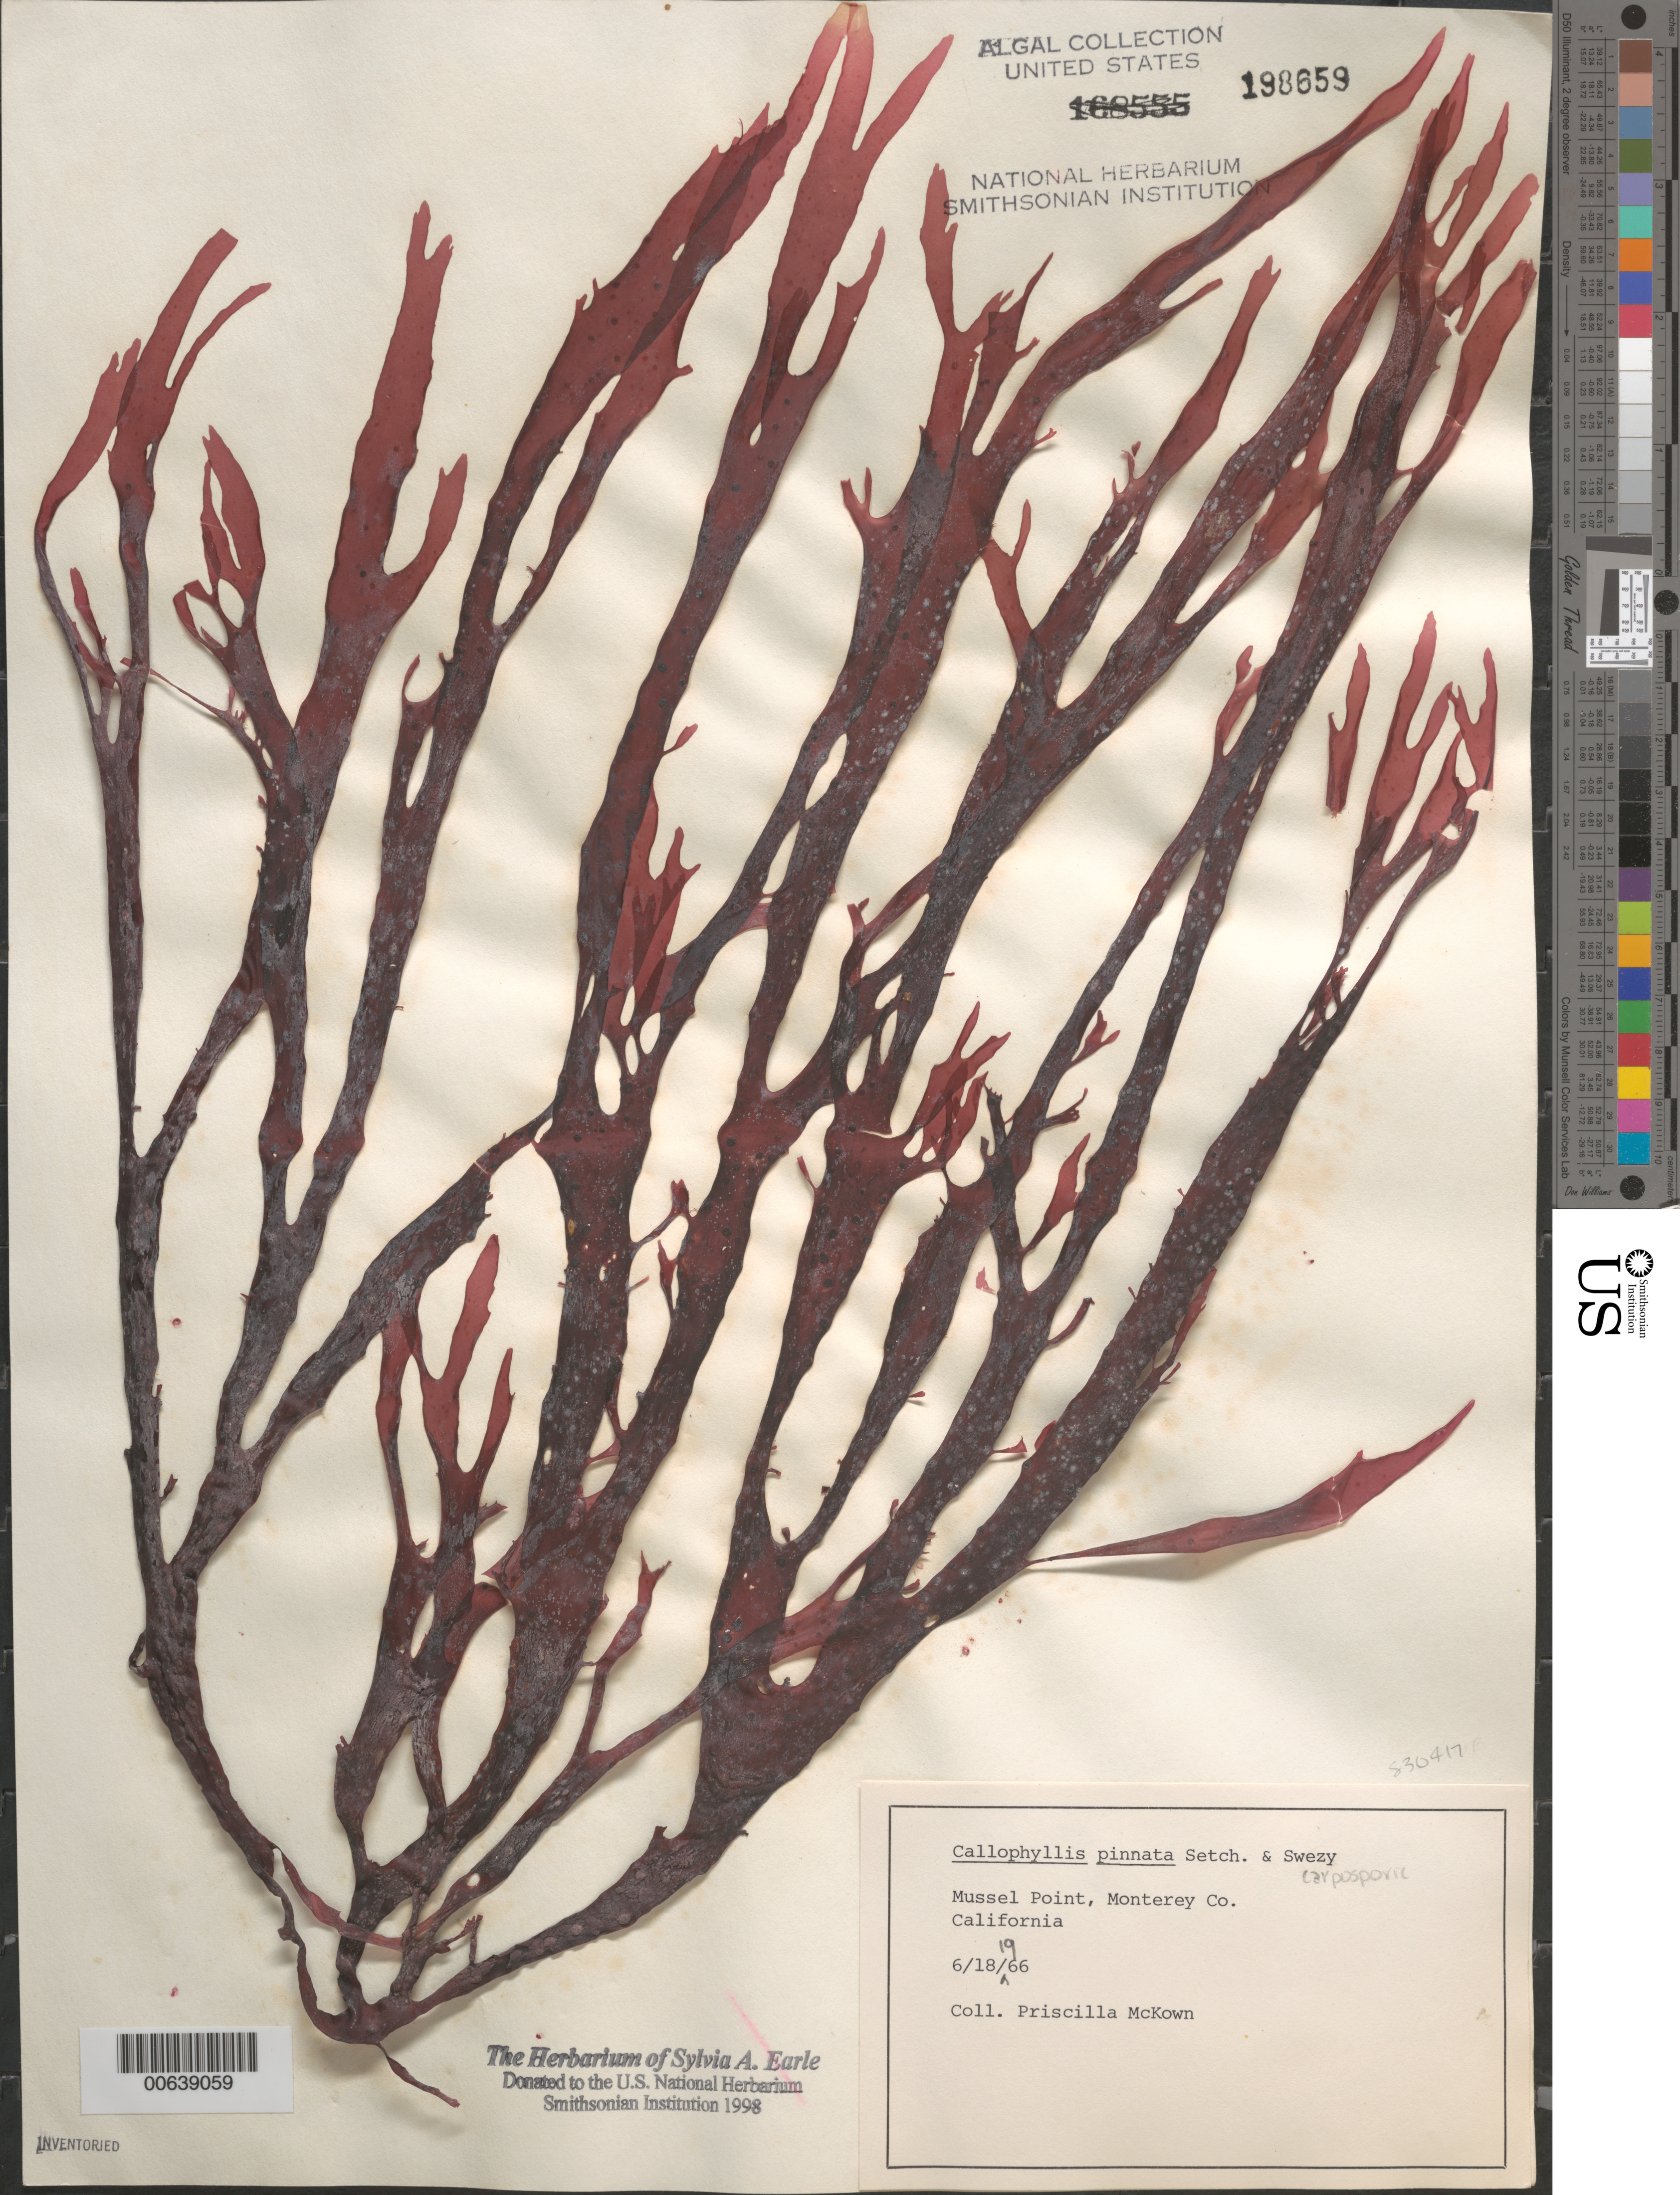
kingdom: Plantae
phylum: Rhodophyta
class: Florideophyceae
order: Gigartinales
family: Kallymeniaceae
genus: Callophyllis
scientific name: Callophyllis pinnata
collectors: P. McKown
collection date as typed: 18 Jun 1966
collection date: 1966-06-18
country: United States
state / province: California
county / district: Monterey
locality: Mussel Point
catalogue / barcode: US 198659